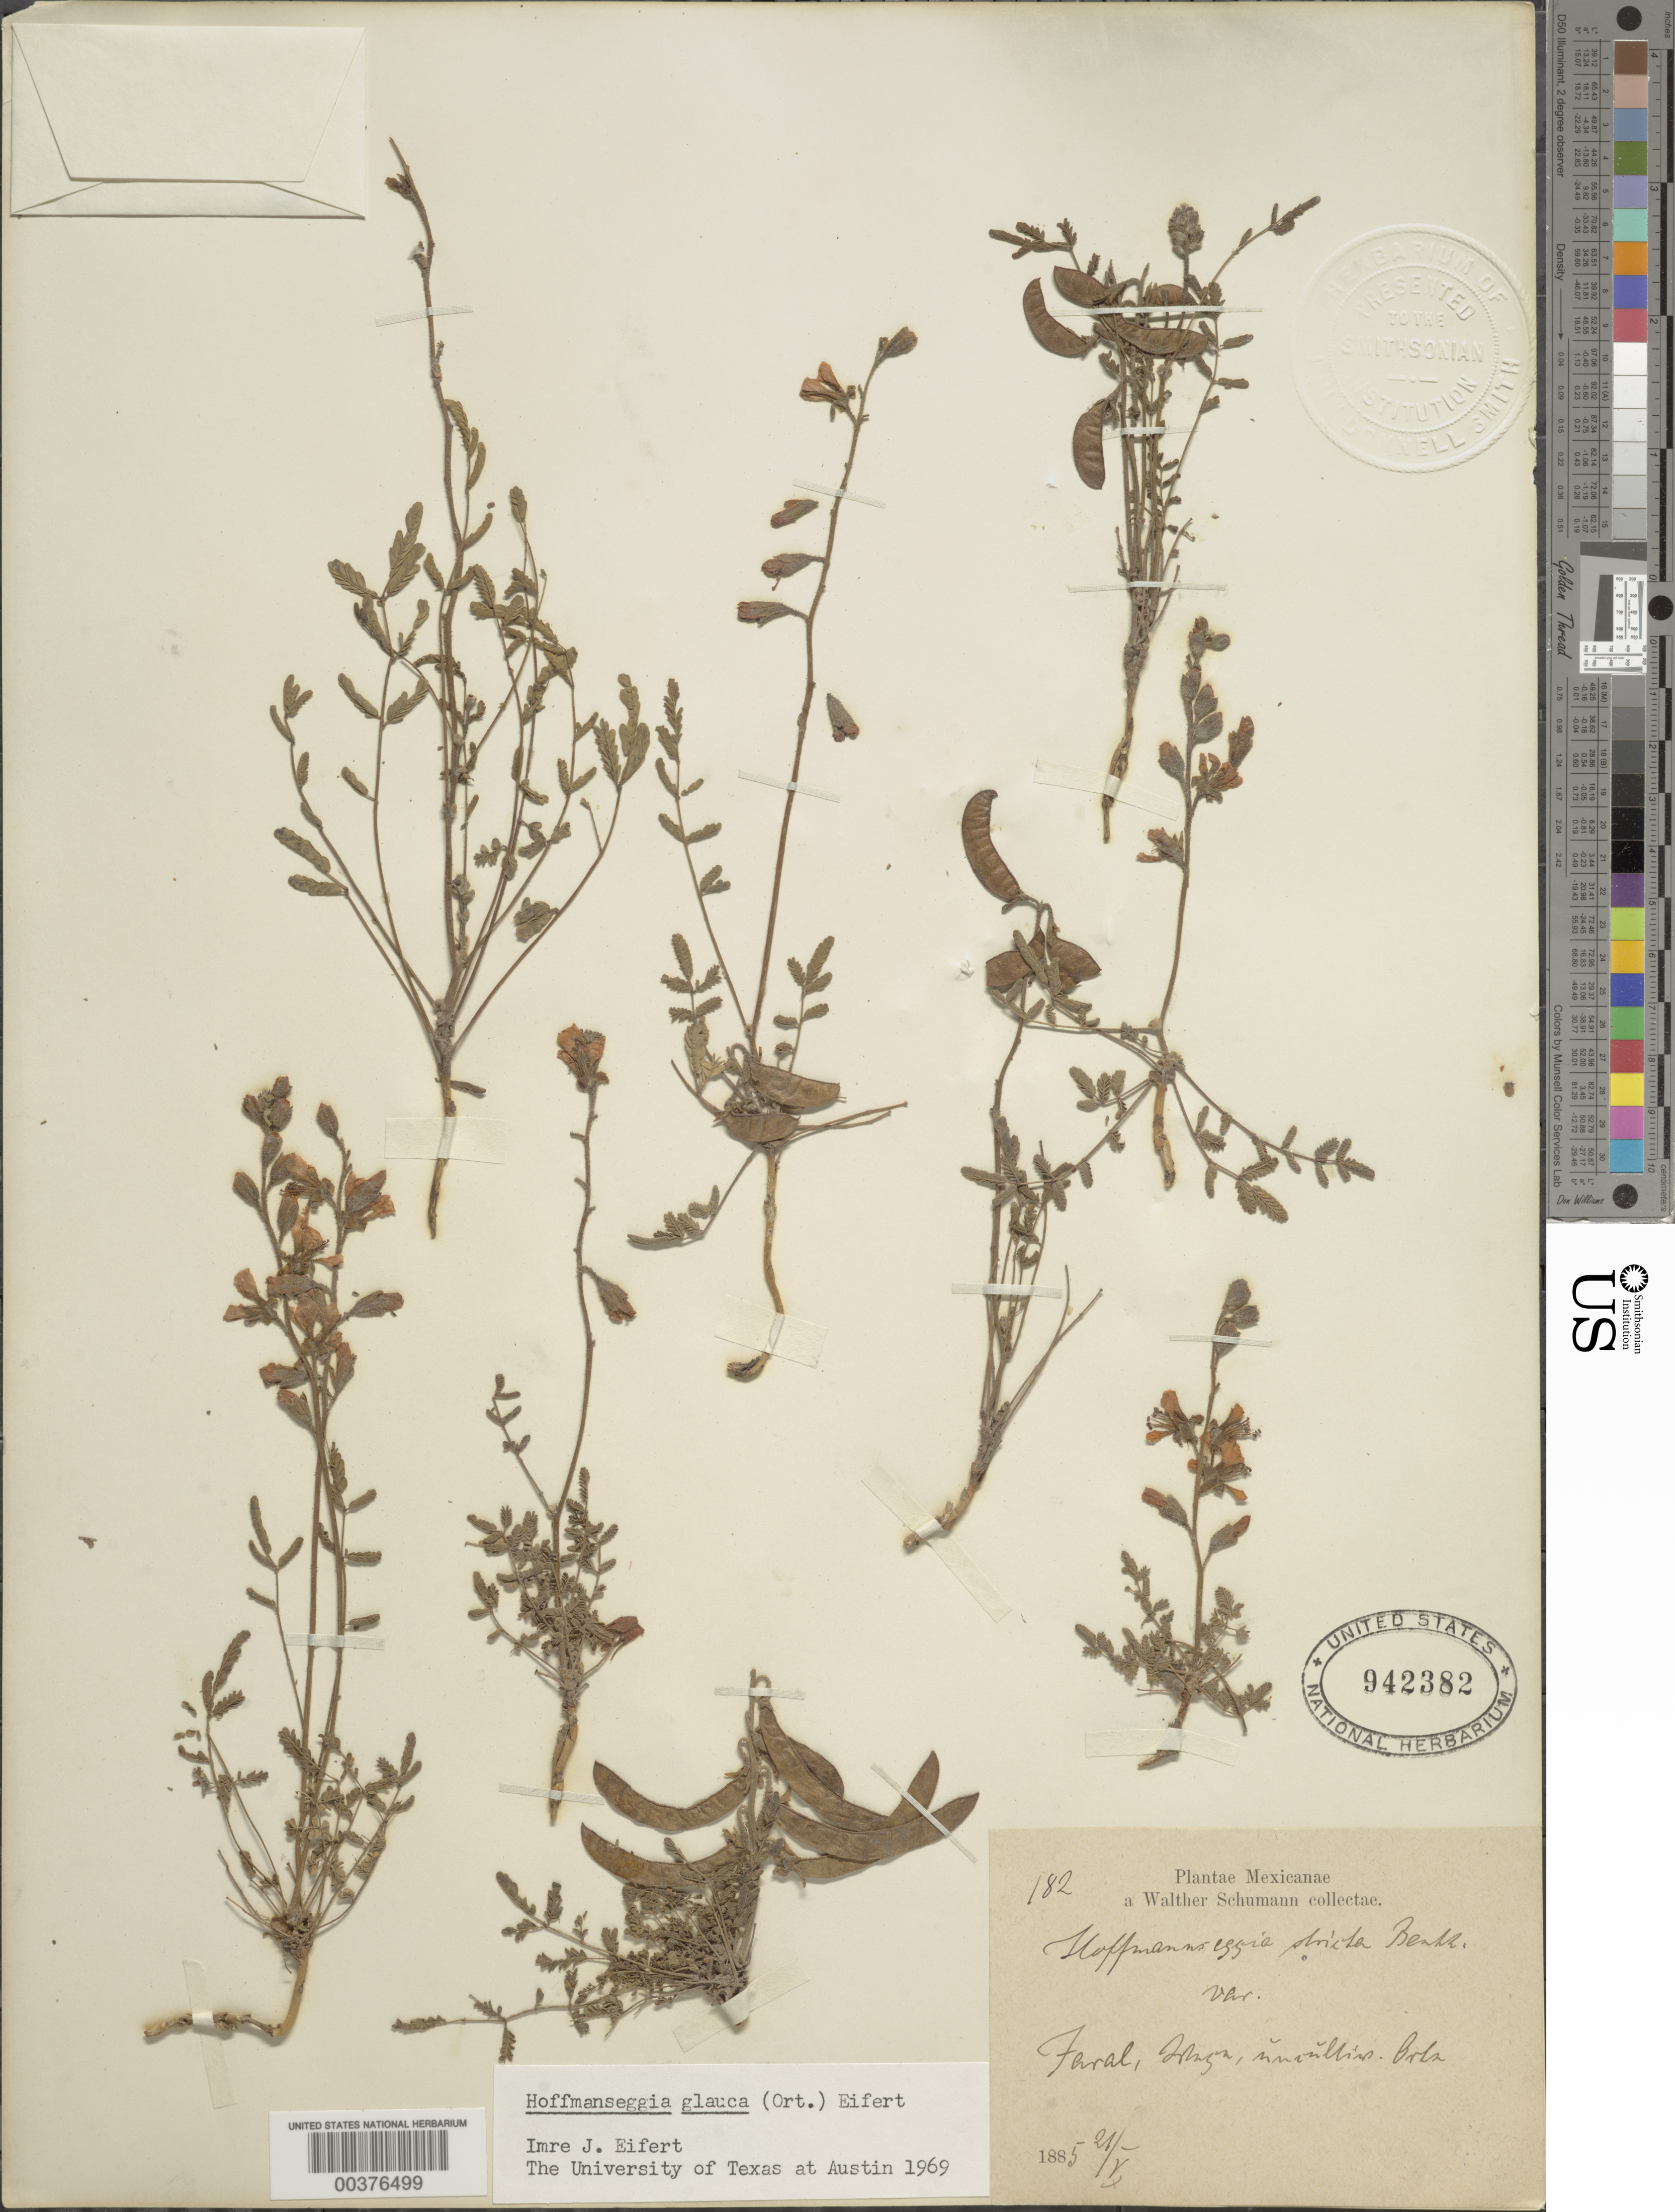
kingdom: Plantae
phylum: Tracheophyta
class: Magnoliopsida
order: Fabales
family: Fabaceae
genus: Hoffmannseggia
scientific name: Hoffmannseggia glauca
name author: (Ortega) Eifert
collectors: W. Schumann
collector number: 182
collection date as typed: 21 May 1885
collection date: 1885-05-21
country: Mexico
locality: Faral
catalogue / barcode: US 942382